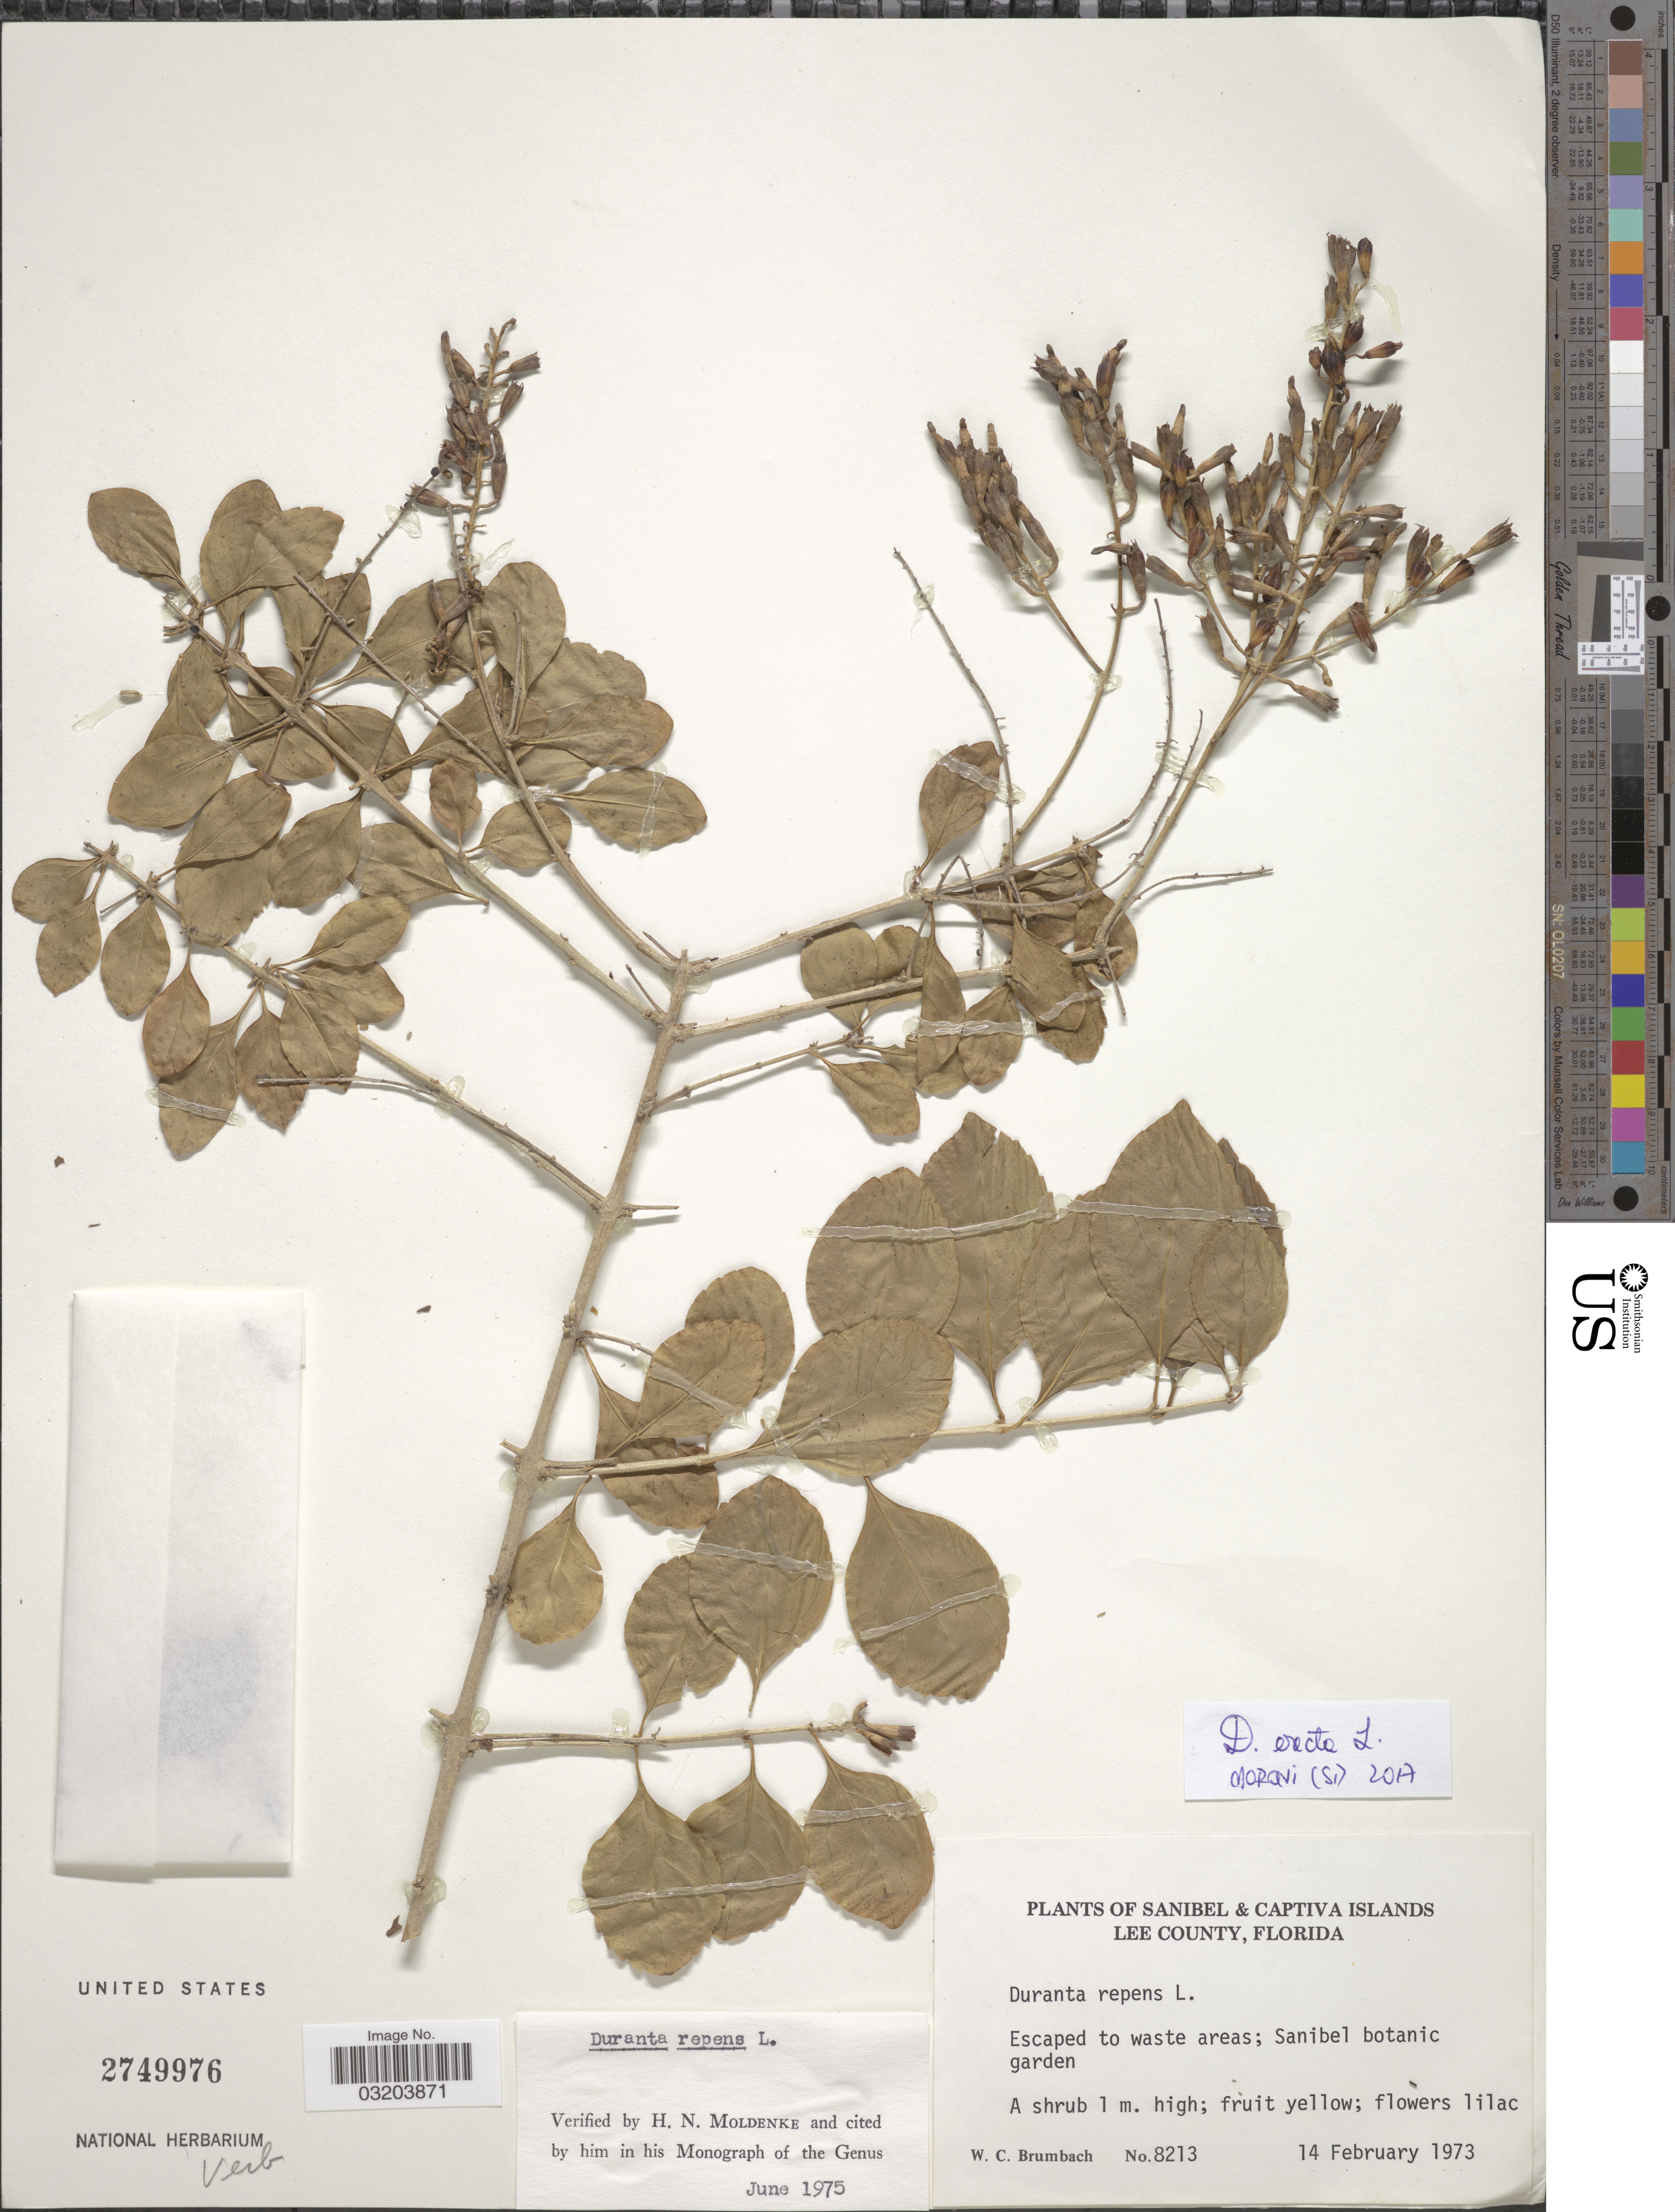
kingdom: Plantae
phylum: Tracheophyta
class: Magnoliopsida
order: Lamiales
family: Verbenaceae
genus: Duranta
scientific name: Duranta erecta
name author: L.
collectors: W. C. Brumbach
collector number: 8213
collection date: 1973-02-14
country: United States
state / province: Florida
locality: Sanibel & Captiva Islands. Lee County. Sanibel botanic garden.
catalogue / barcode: US 2749976